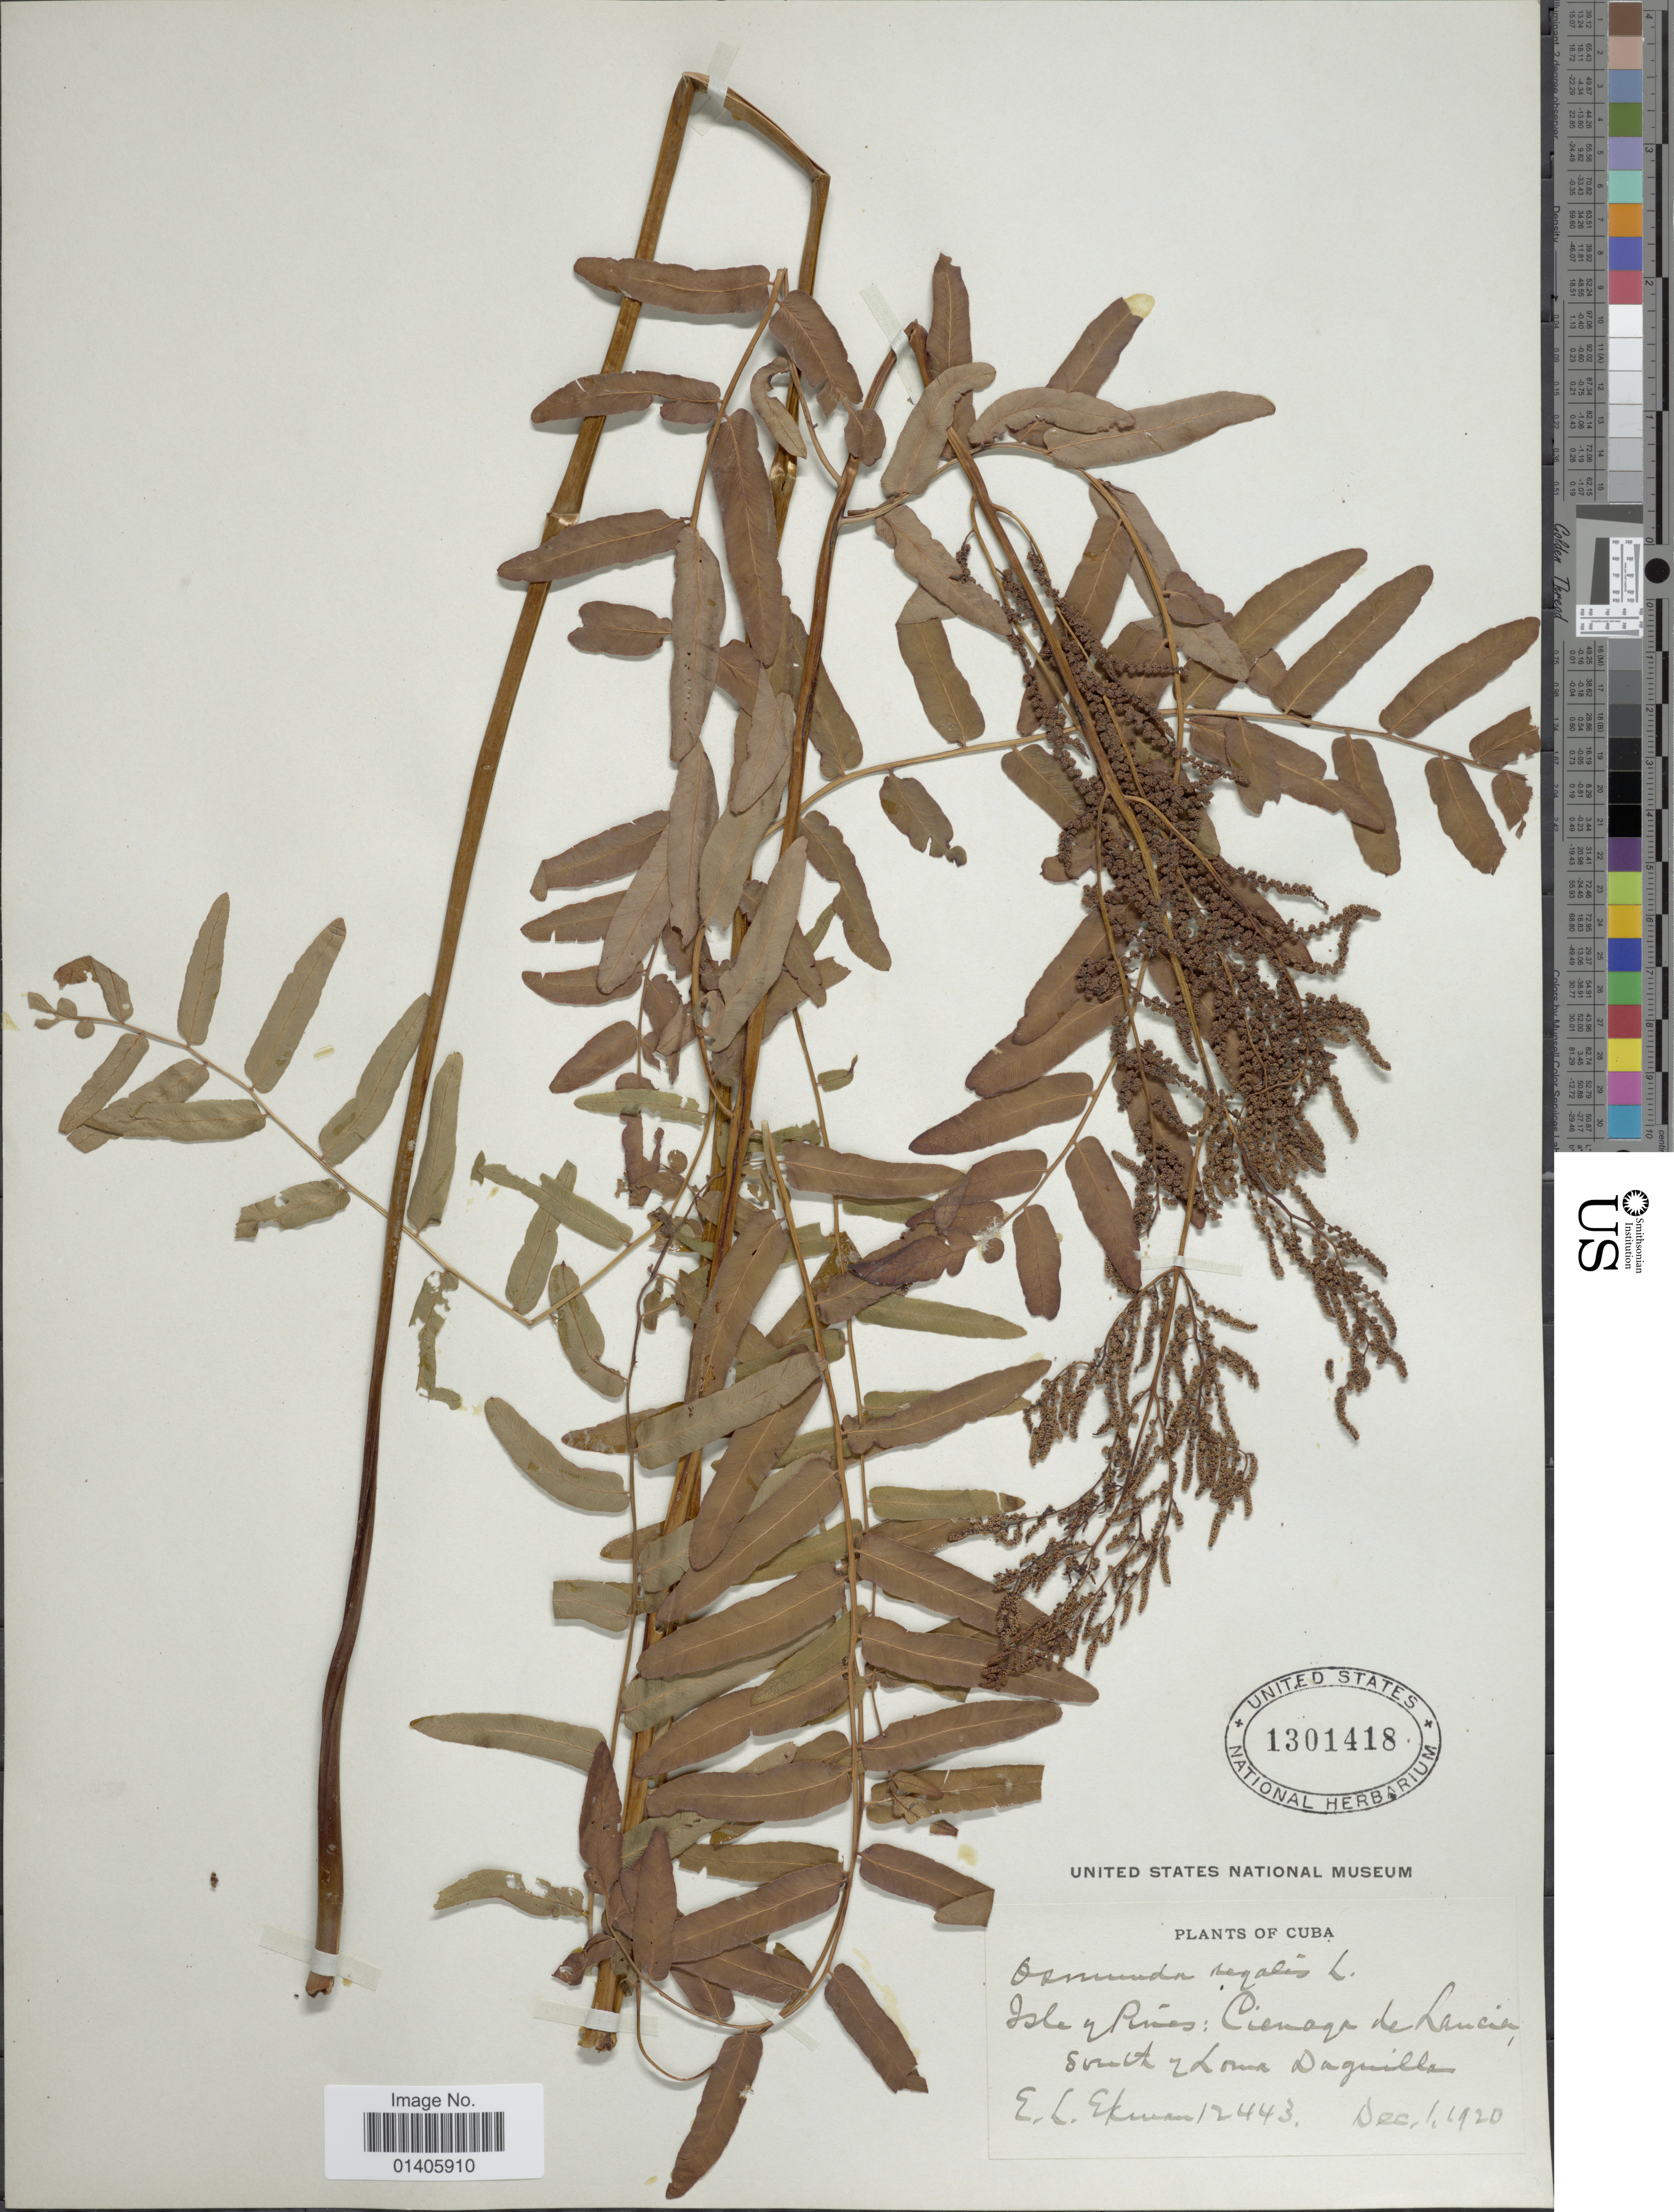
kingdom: Plantae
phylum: Tracheophyta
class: Polypodiopsida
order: Osmundales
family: Osmundaceae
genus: Osmunda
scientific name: Osmunda regalis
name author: L.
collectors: E. L. Ekman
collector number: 12443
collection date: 1920-12-01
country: Cuba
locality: Isle of Pines: Cienaga de Lanier south of Loma Daguilla.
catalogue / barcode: US 1301418